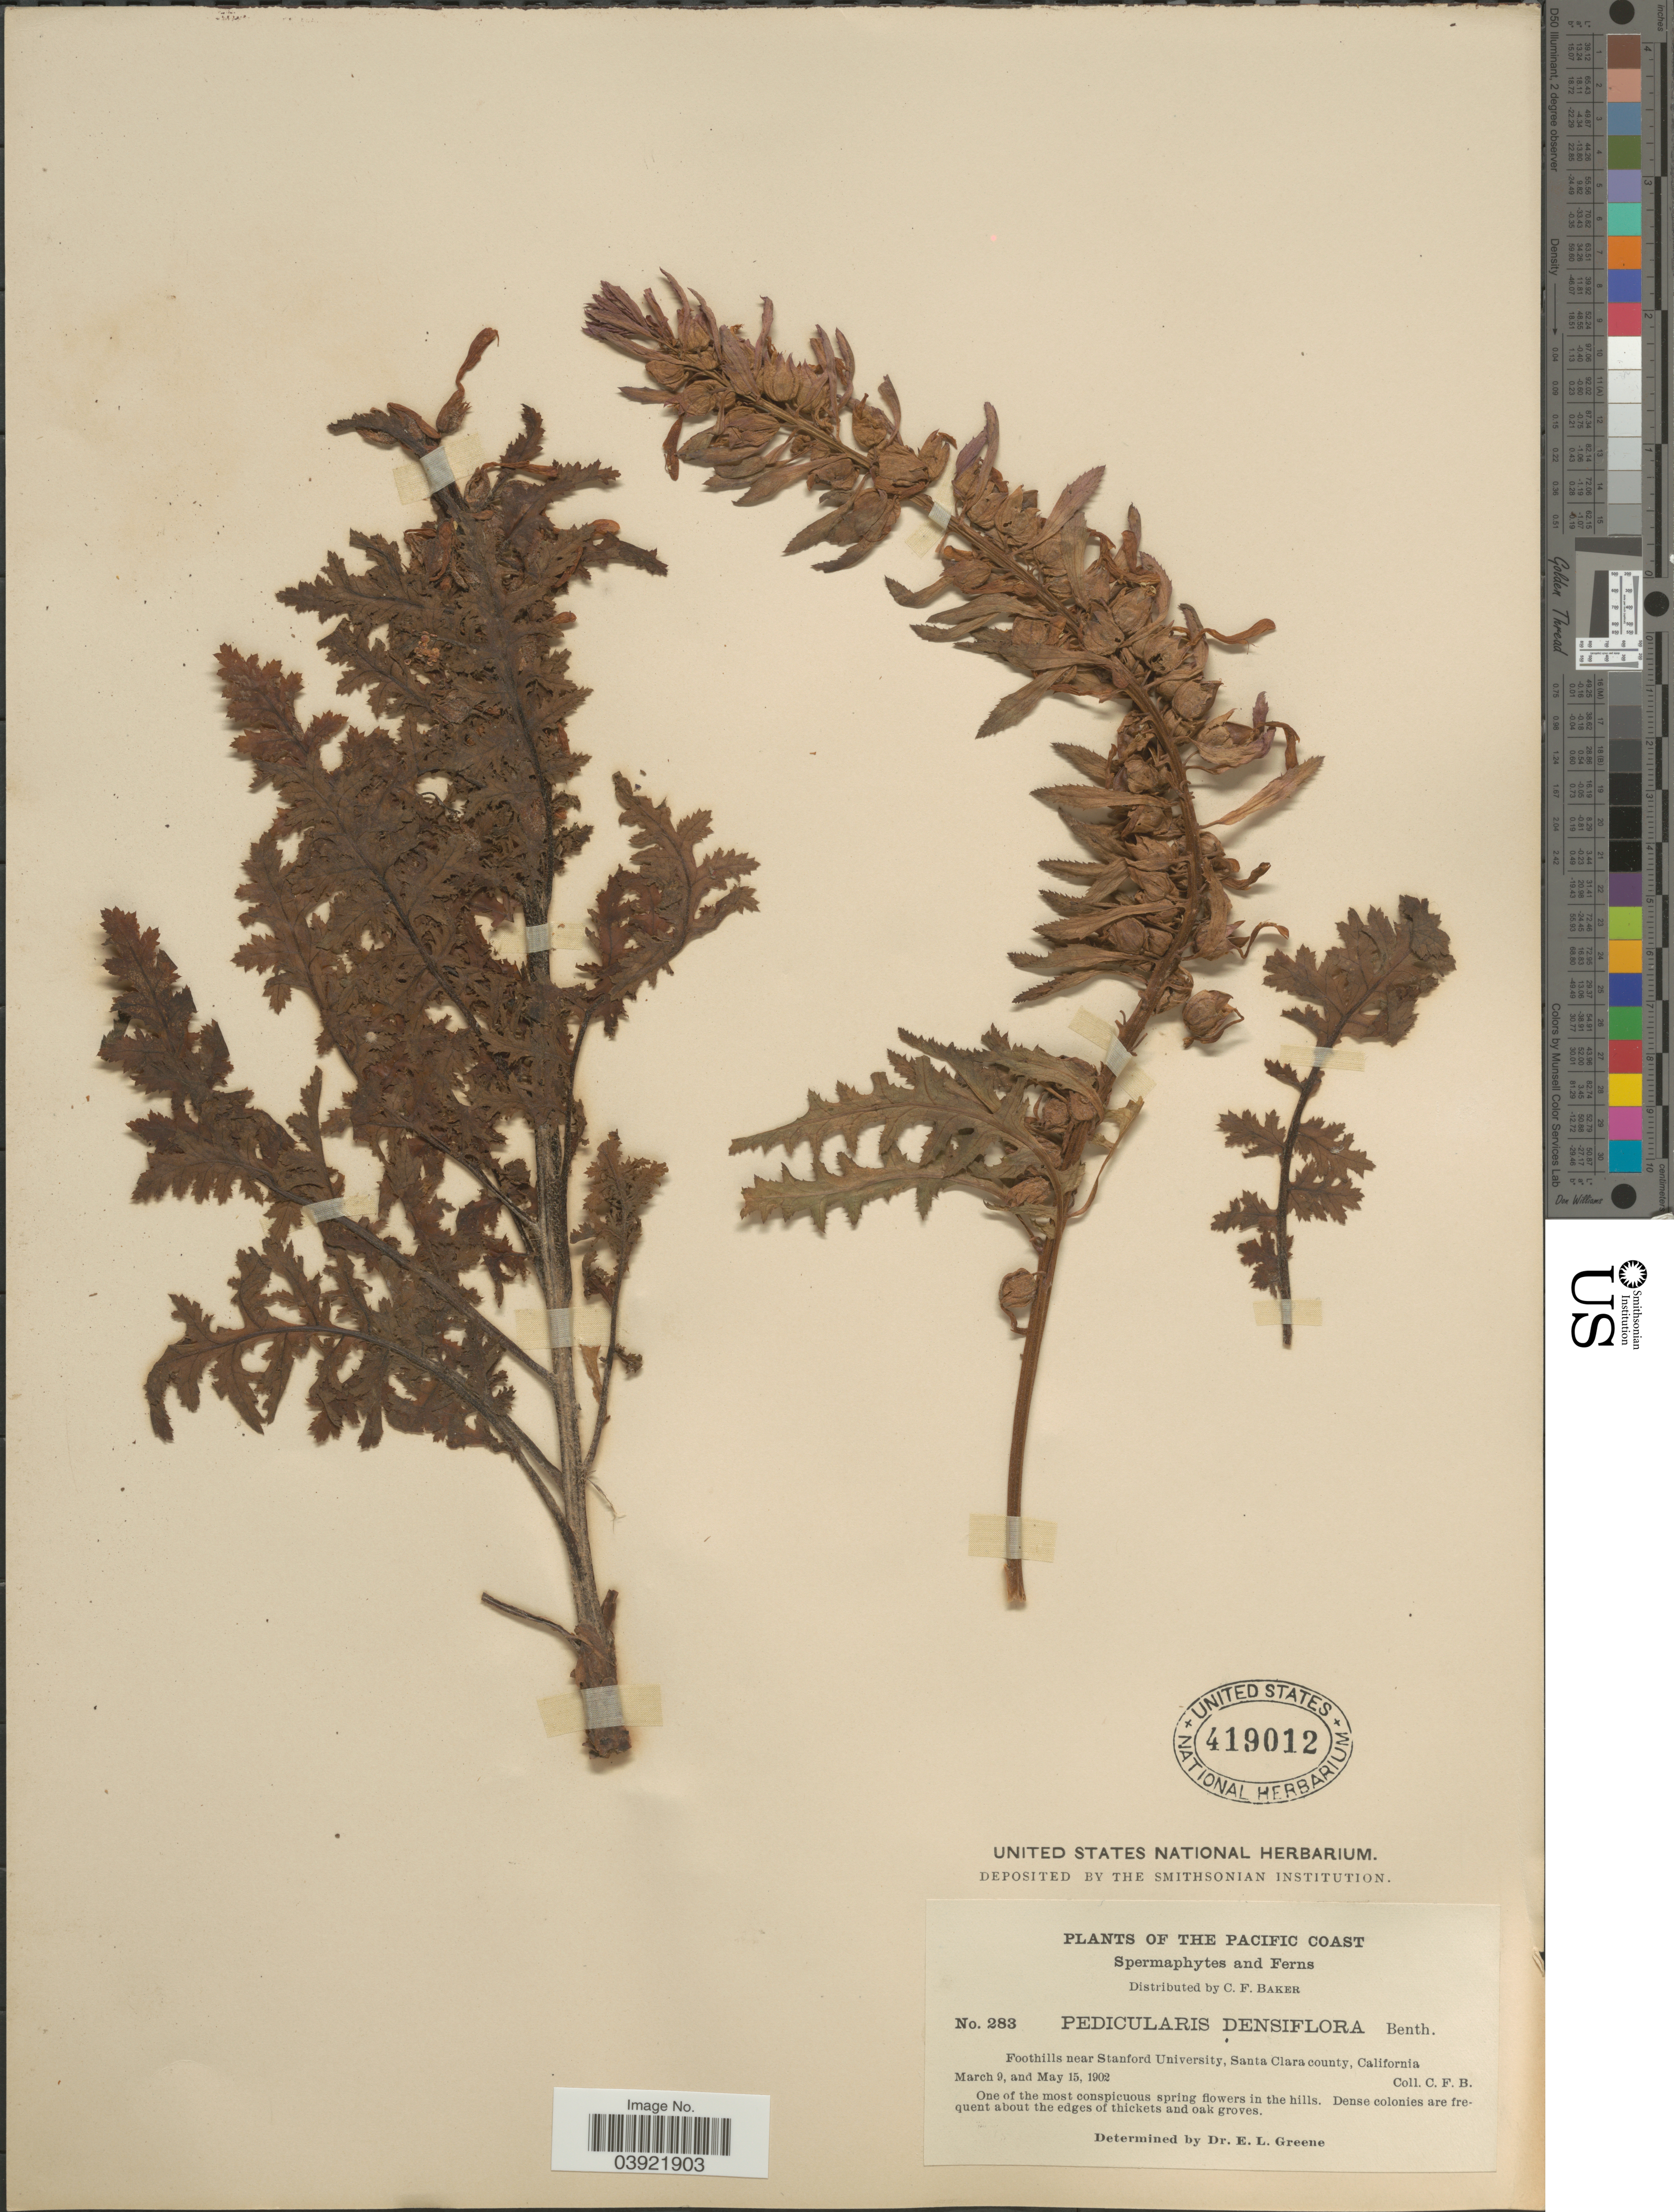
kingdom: Plantae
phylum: Tracheophyta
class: Magnoliopsida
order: Lamiales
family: Orobanchaceae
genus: Pedicularis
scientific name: Pedicularis densiflora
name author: Benth.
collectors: C. Baker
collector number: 283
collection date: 1902-03-09/1902-05-15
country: United States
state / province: California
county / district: Santa Clara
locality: The Pacific Coast. Foothills near Stanford University, Santa Clara county.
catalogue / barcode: US 419012